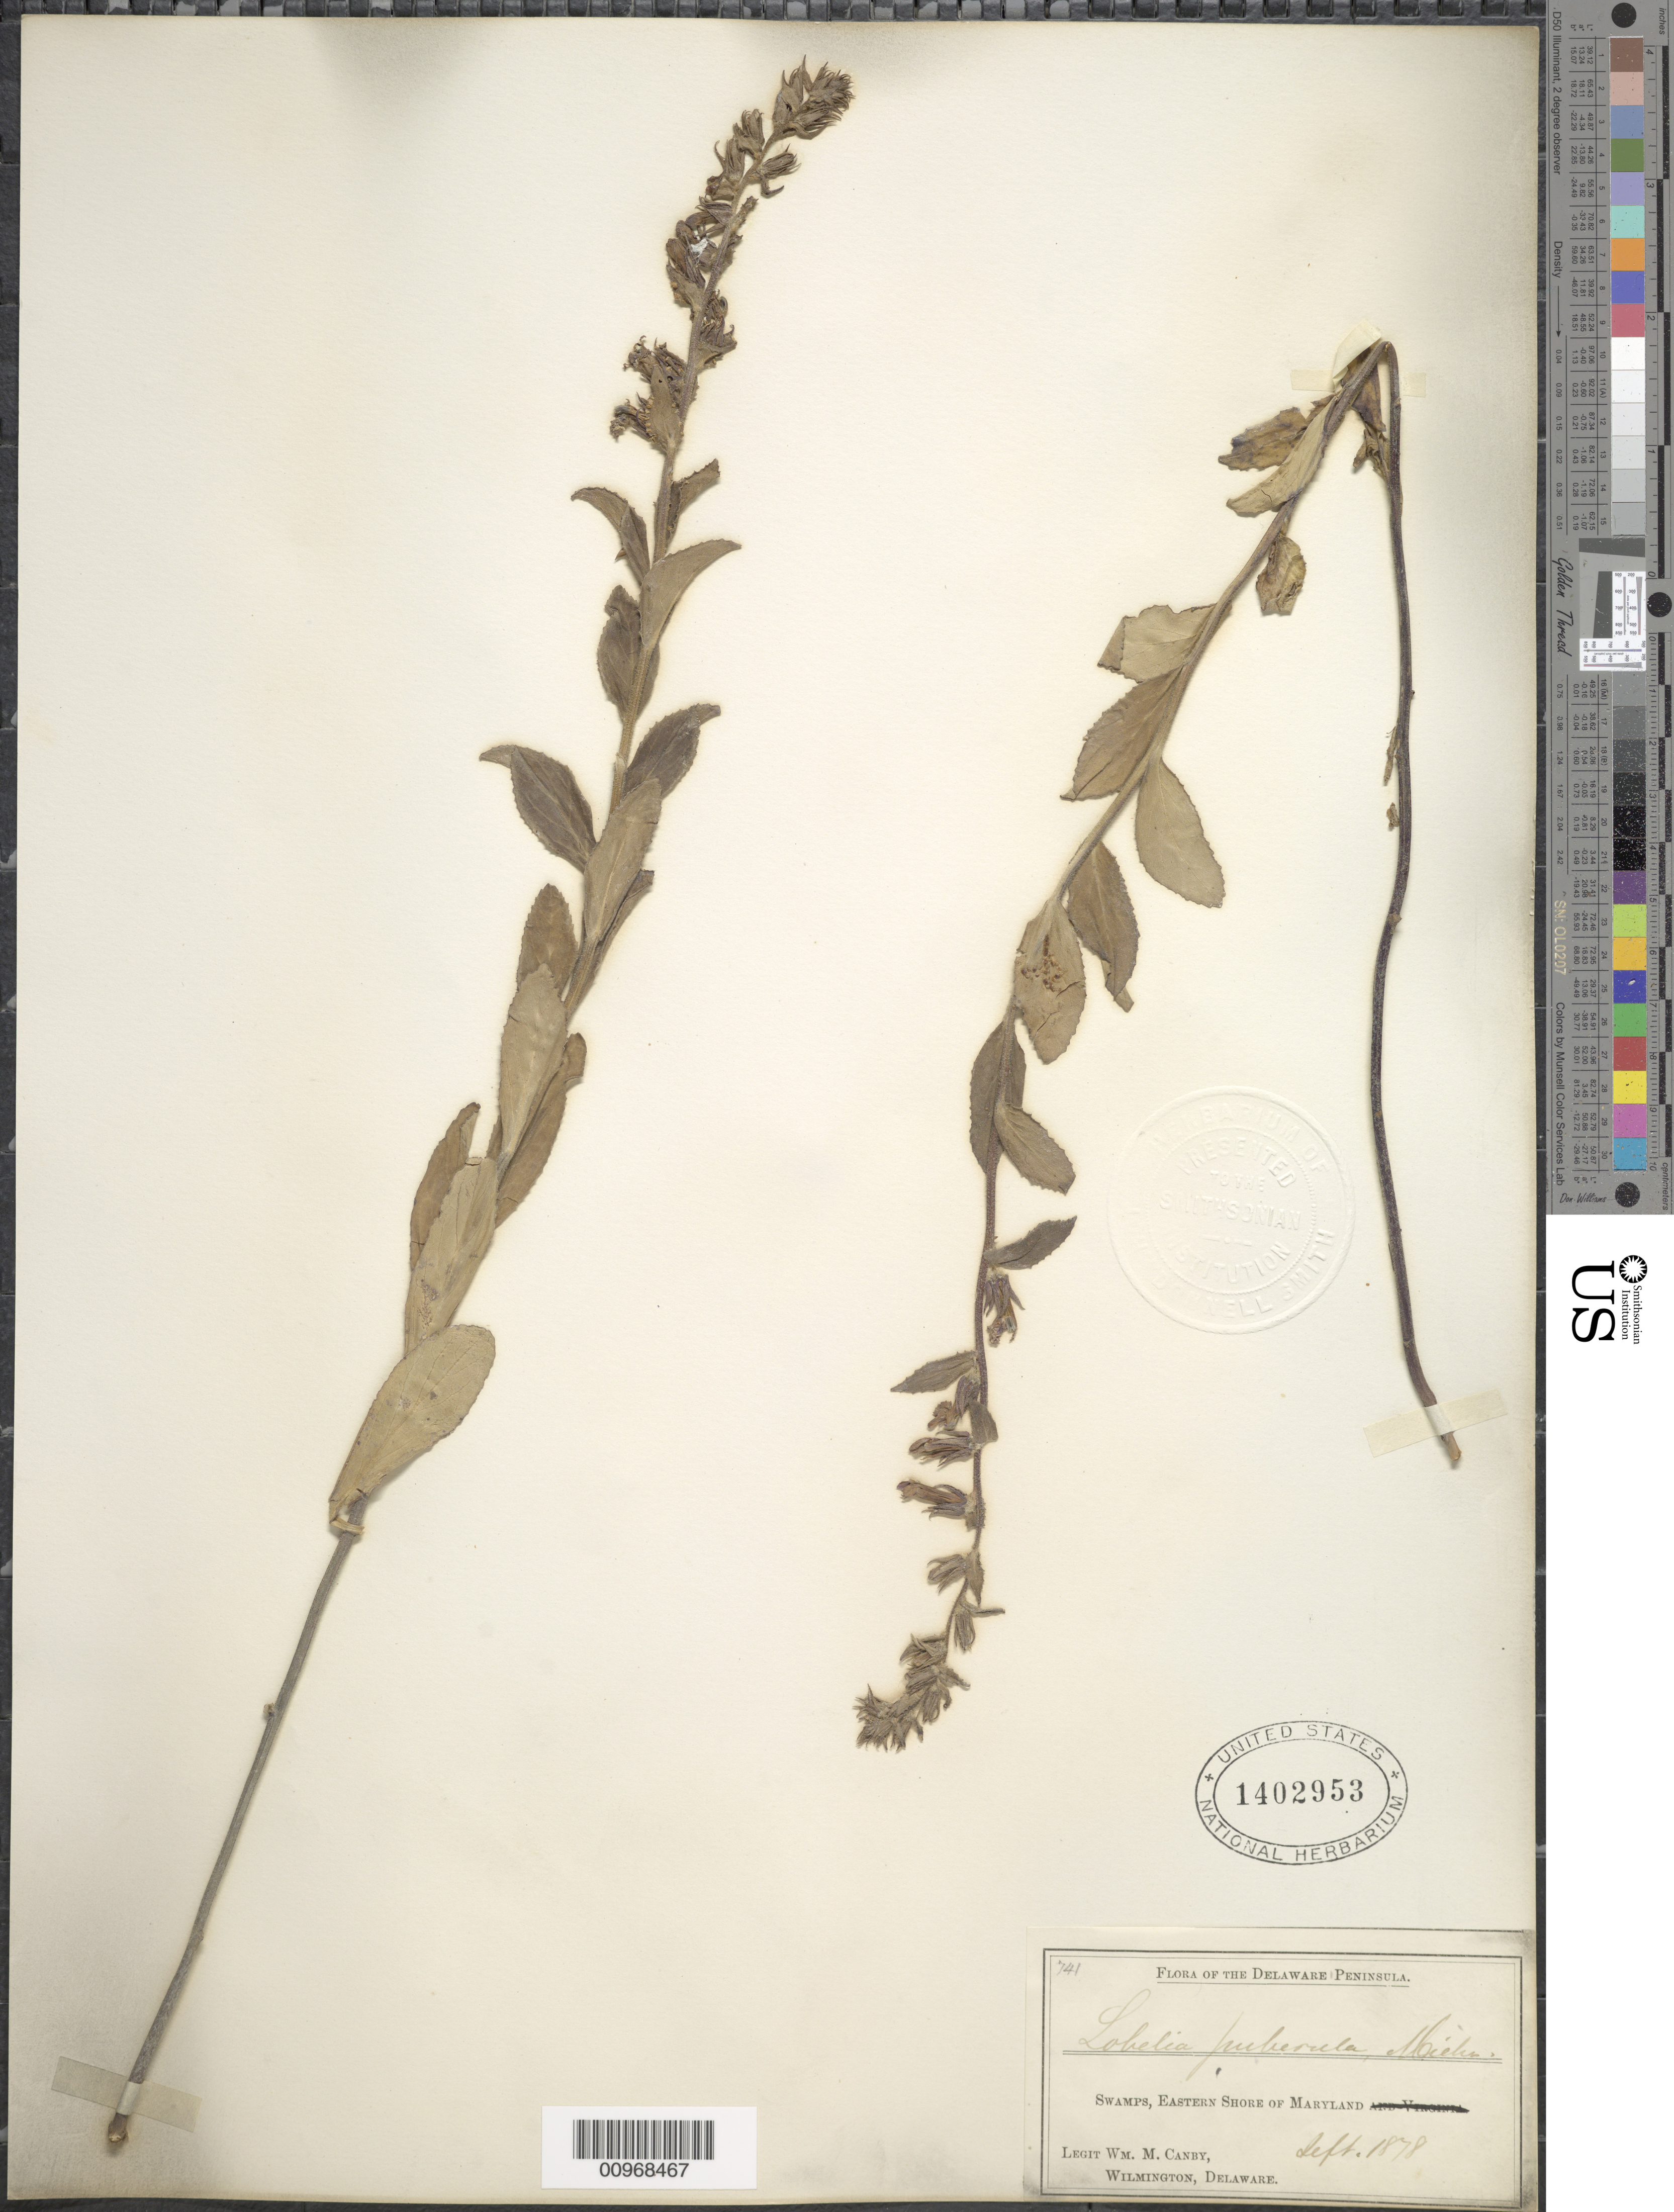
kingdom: Plantae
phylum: Tracheophyta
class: Magnoliopsida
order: Asterales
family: Campanulaceae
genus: Lobelia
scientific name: Lobelia puberula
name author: Michx.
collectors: ex herb. W.M. Canby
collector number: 741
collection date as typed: Sept. 1878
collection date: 1878-09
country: United States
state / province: Maryland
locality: Eastern shore of Maryland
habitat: swamps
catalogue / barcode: US 1402953